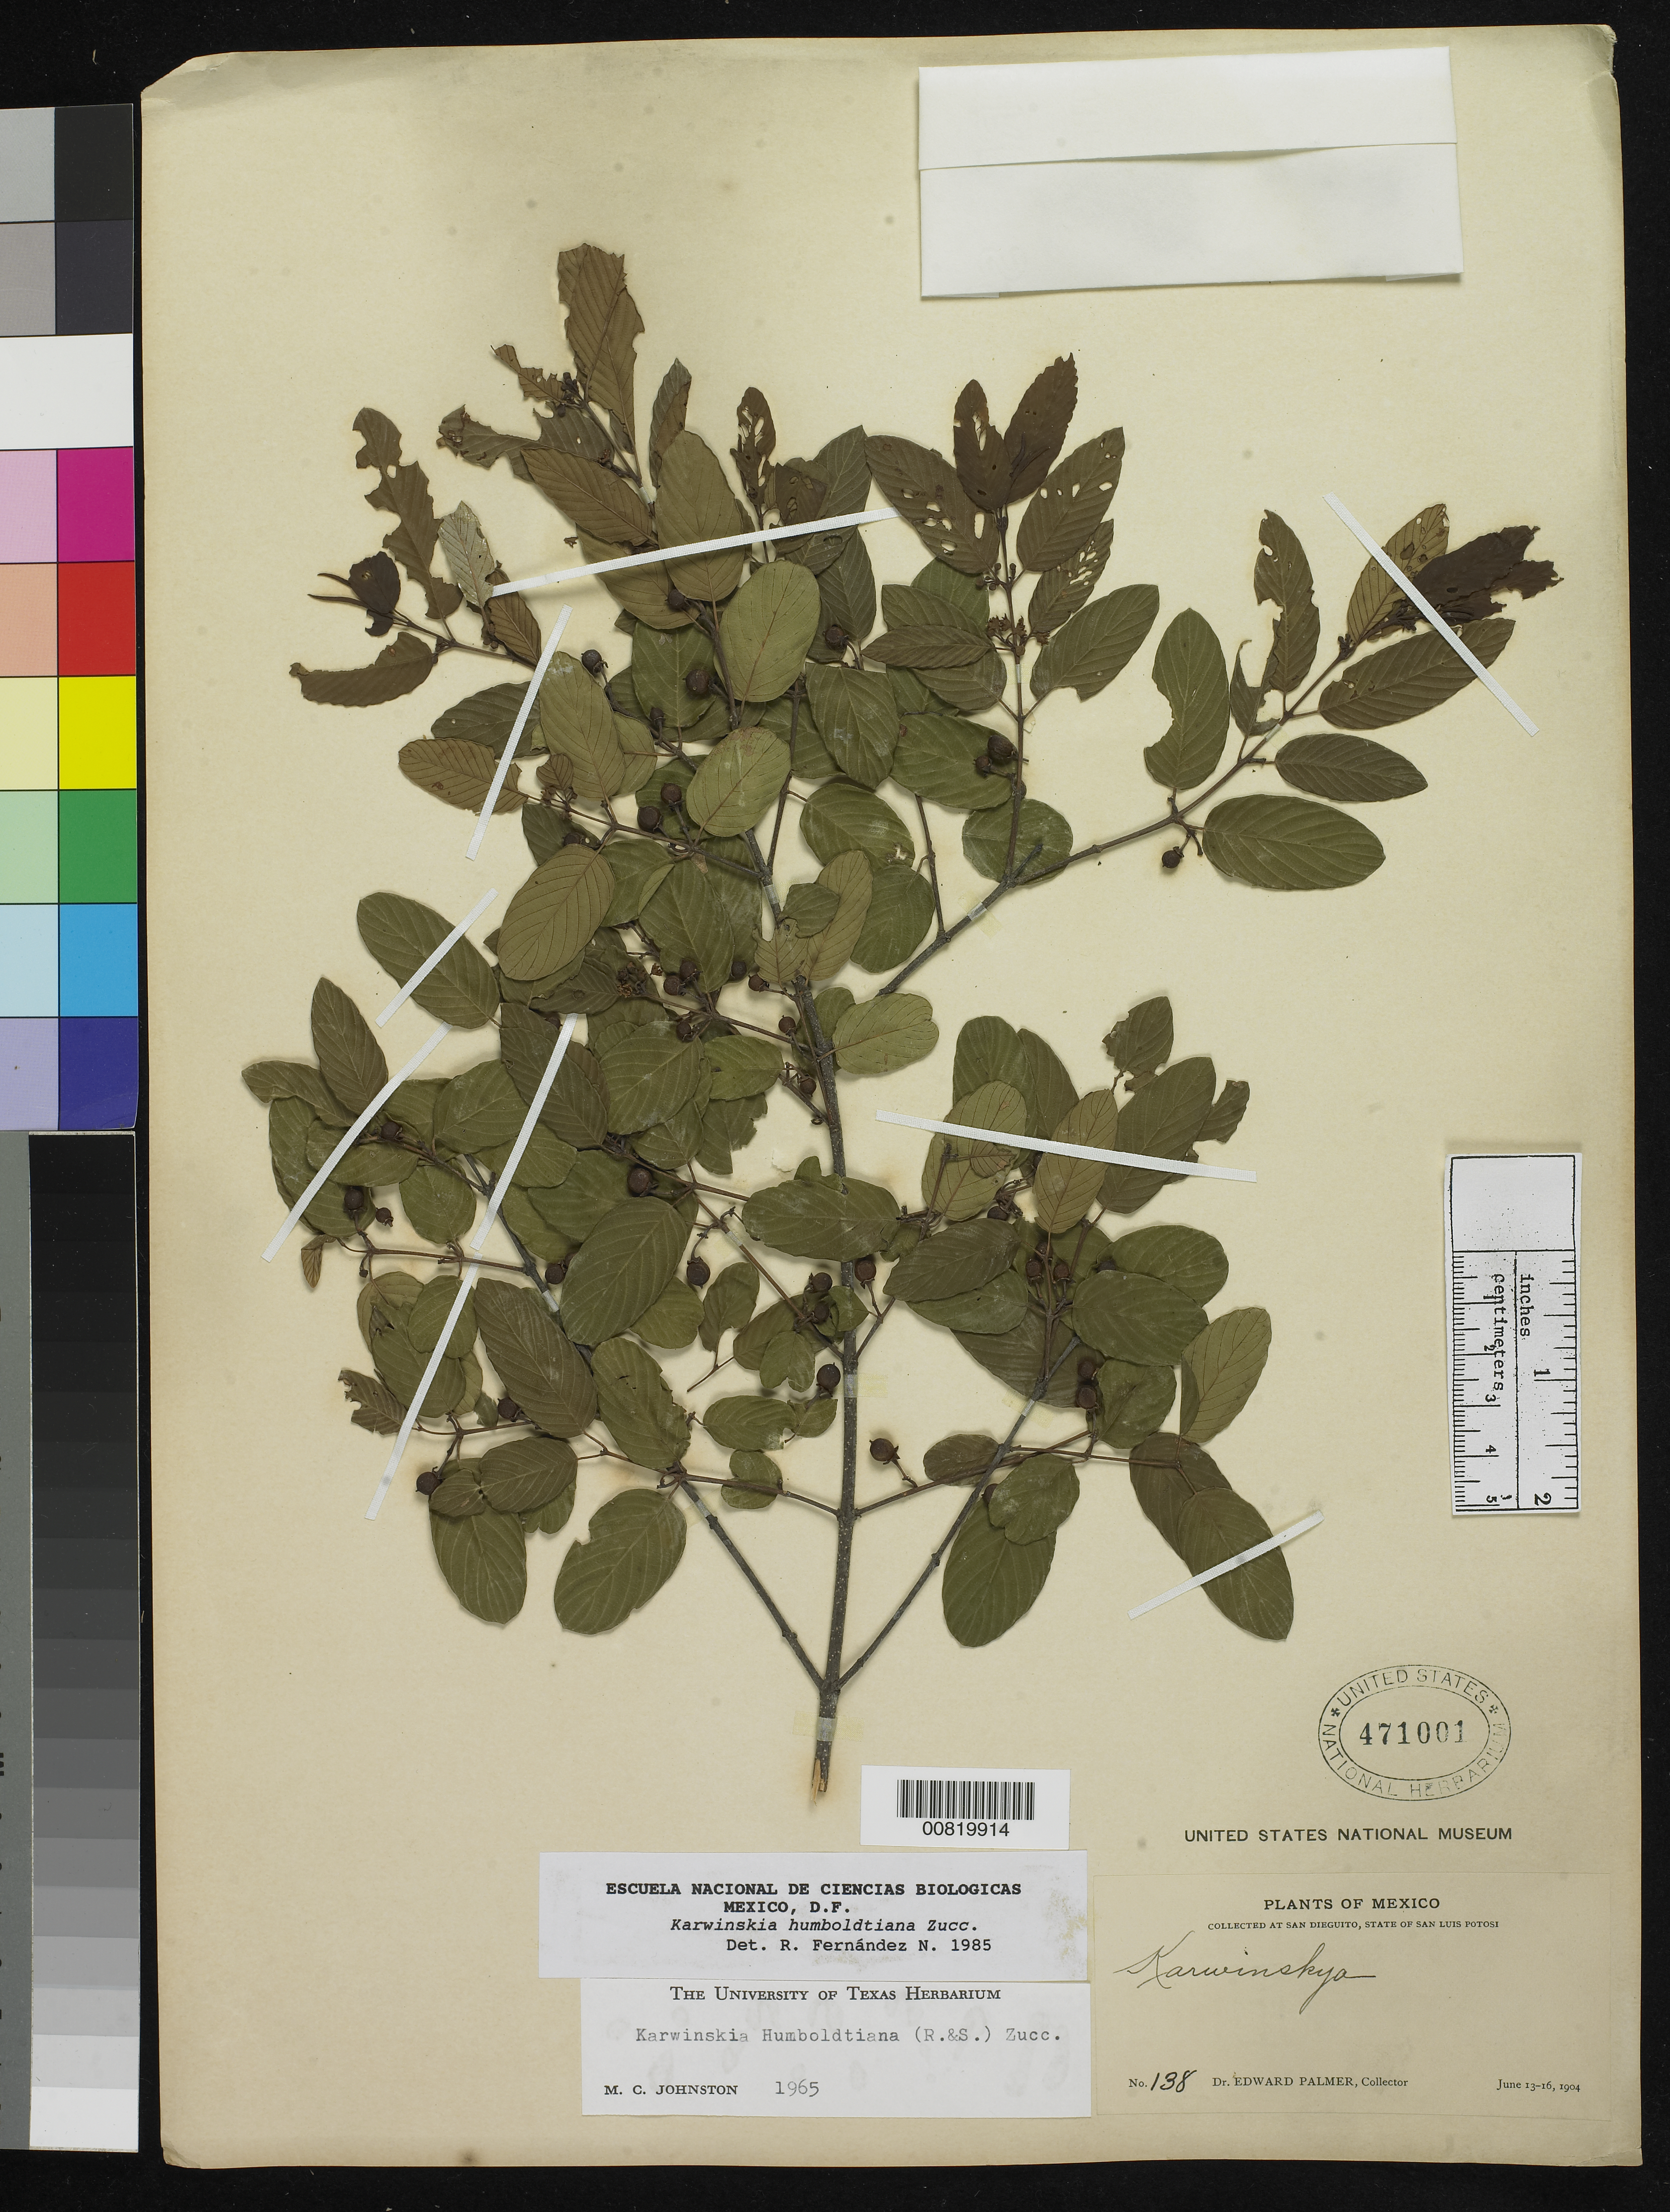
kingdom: Plantae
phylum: Tracheophyta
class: Magnoliopsida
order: Rosales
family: Rhamnaceae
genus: Karwinskia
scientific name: Karwinskia humboldtiana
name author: (Schult.) Zucc.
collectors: E. Palmer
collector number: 138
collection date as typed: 13 Jun 1904 to 16 Jun 1904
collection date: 1904-06-13/1904-06-16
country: Mexico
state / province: San Luis Potosí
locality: San Dieguito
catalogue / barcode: US 471001